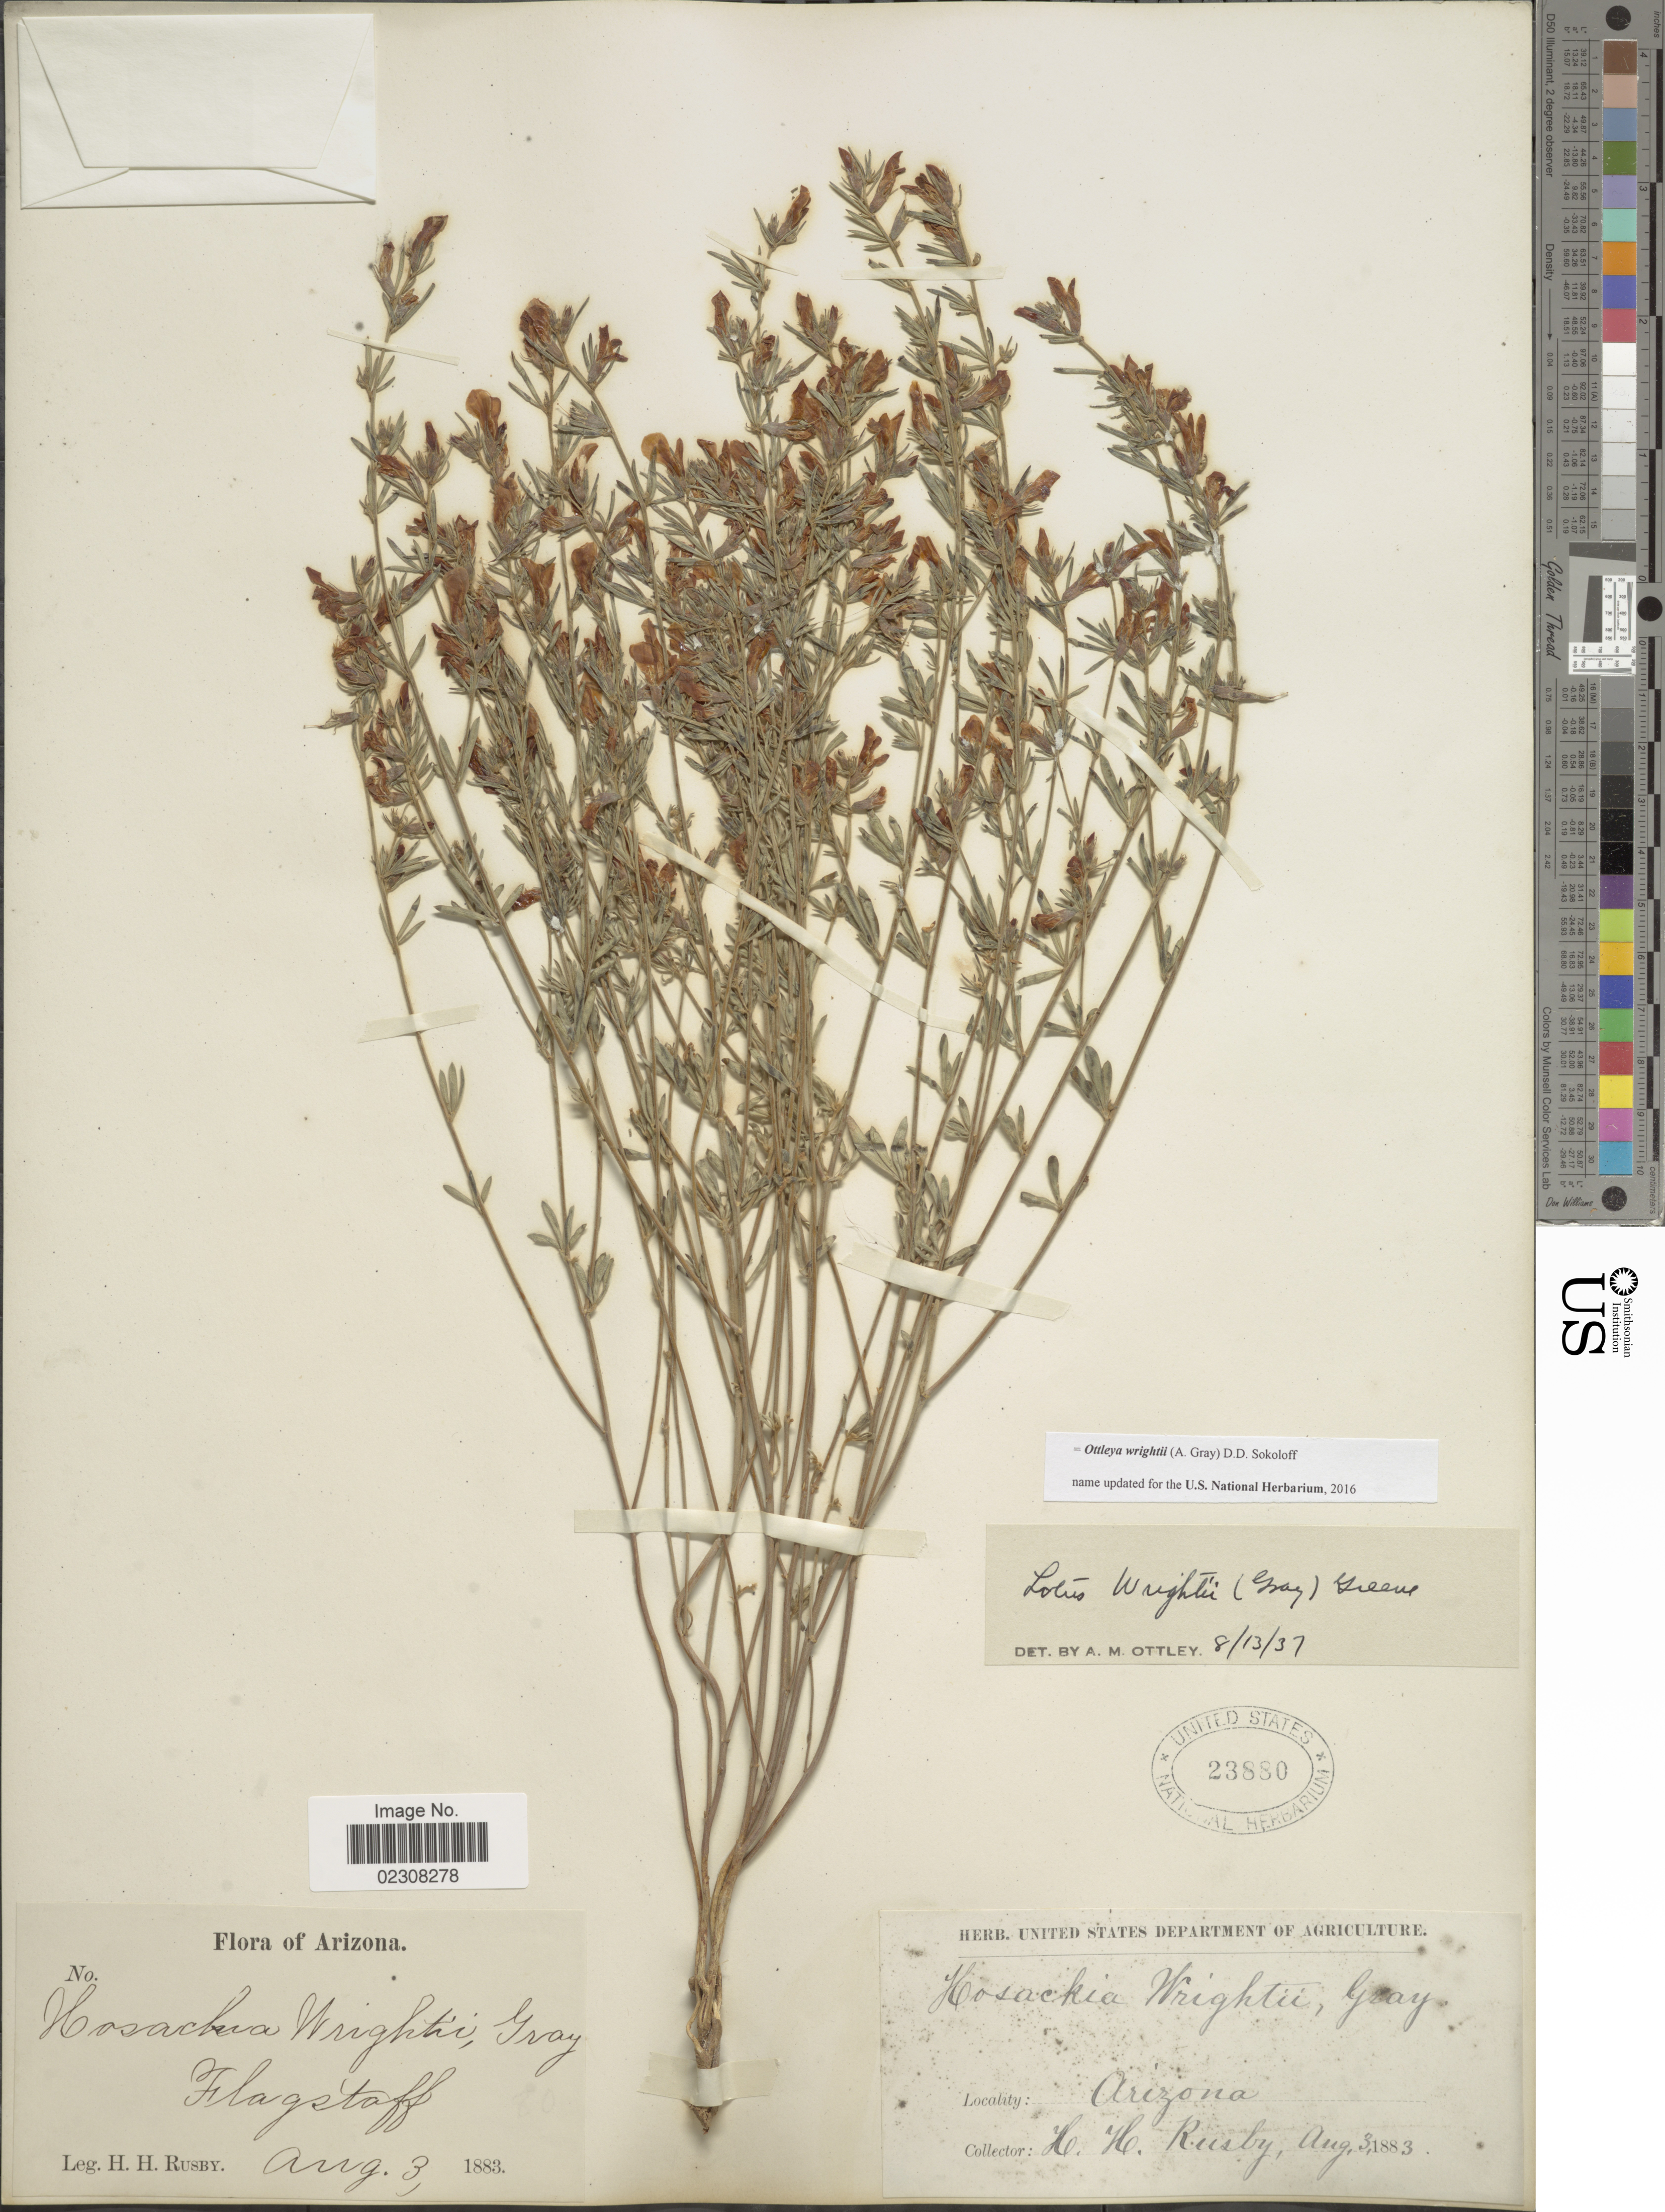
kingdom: Plantae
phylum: Tracheophyta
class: Magnoliopsida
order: Fabales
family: Fabaceae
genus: Ottleya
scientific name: Ottleya wrightii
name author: (A. Gray) D.D. Sokoloff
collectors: H. H. Rusby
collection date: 1883-08-03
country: United States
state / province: Arizona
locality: Flagstaff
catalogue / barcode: US 23880